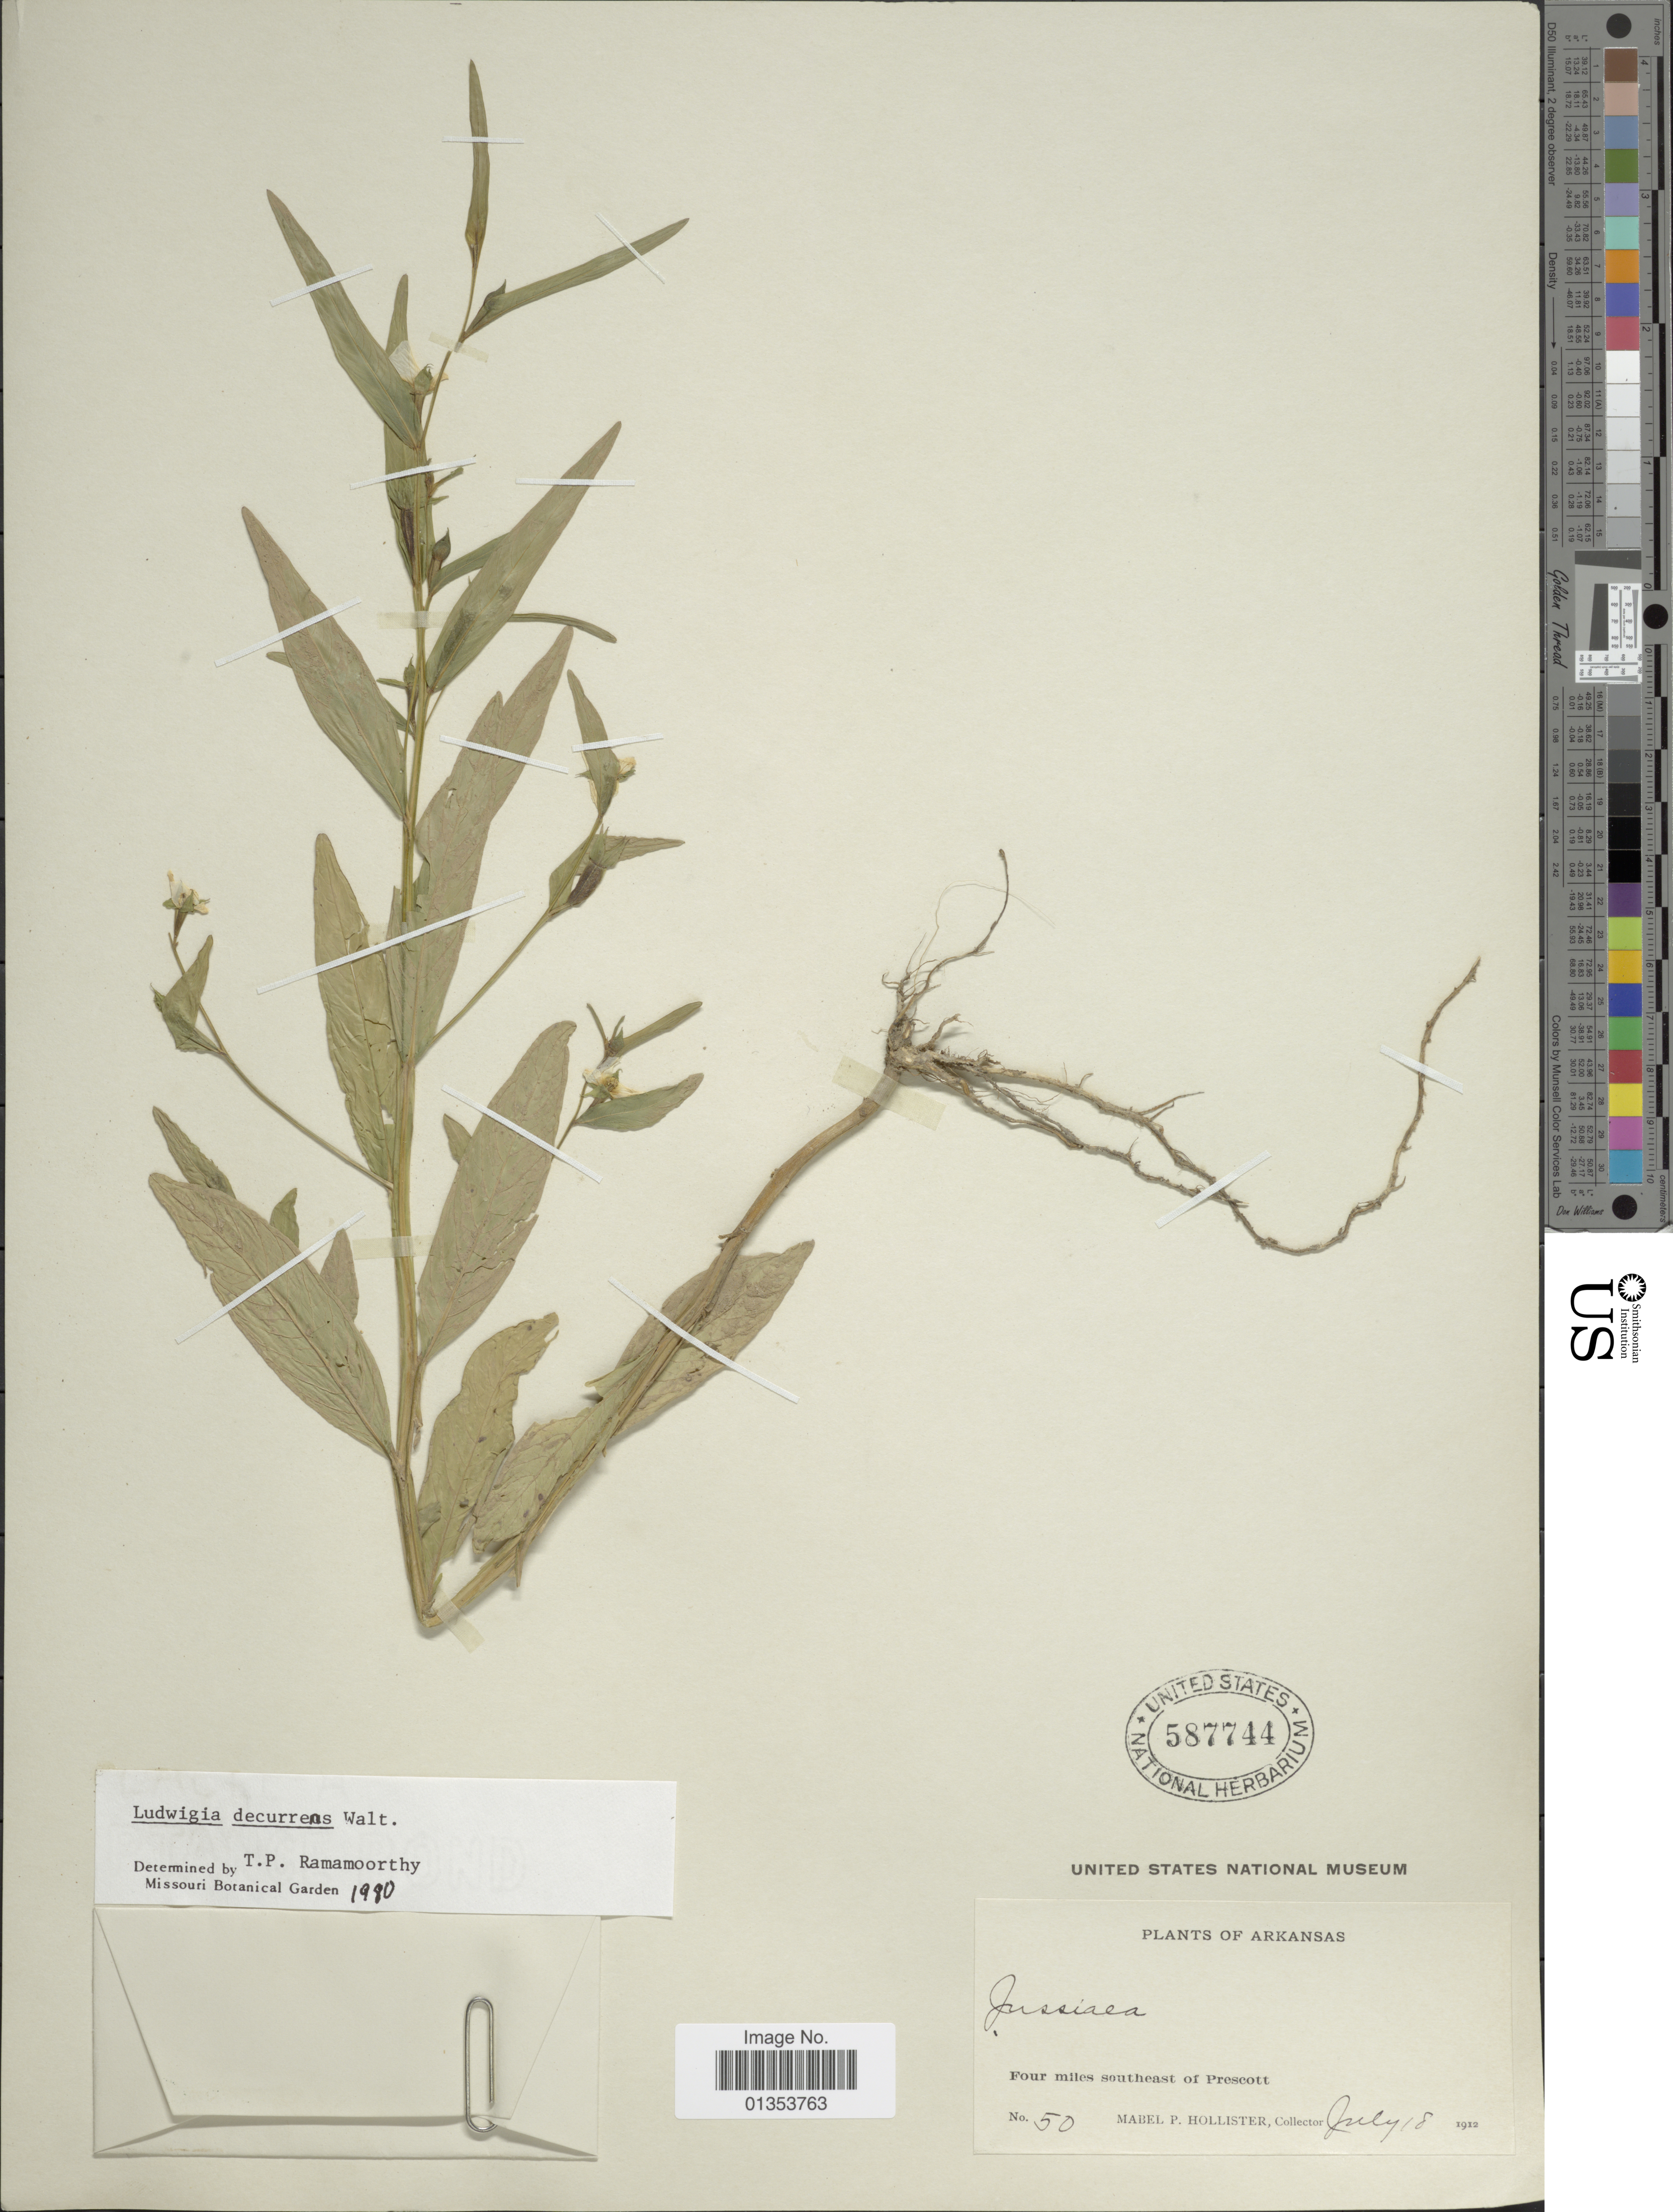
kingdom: Plantae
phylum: Tracheophyta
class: Magnoliopsida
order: Myrtales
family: Onagraceae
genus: Ludwigia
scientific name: Ludwigia decurrens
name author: Walter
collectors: M. Hollister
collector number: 50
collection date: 1912-07-18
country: United States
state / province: Arkansas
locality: Four miles southeast of Prescott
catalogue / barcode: US 587744